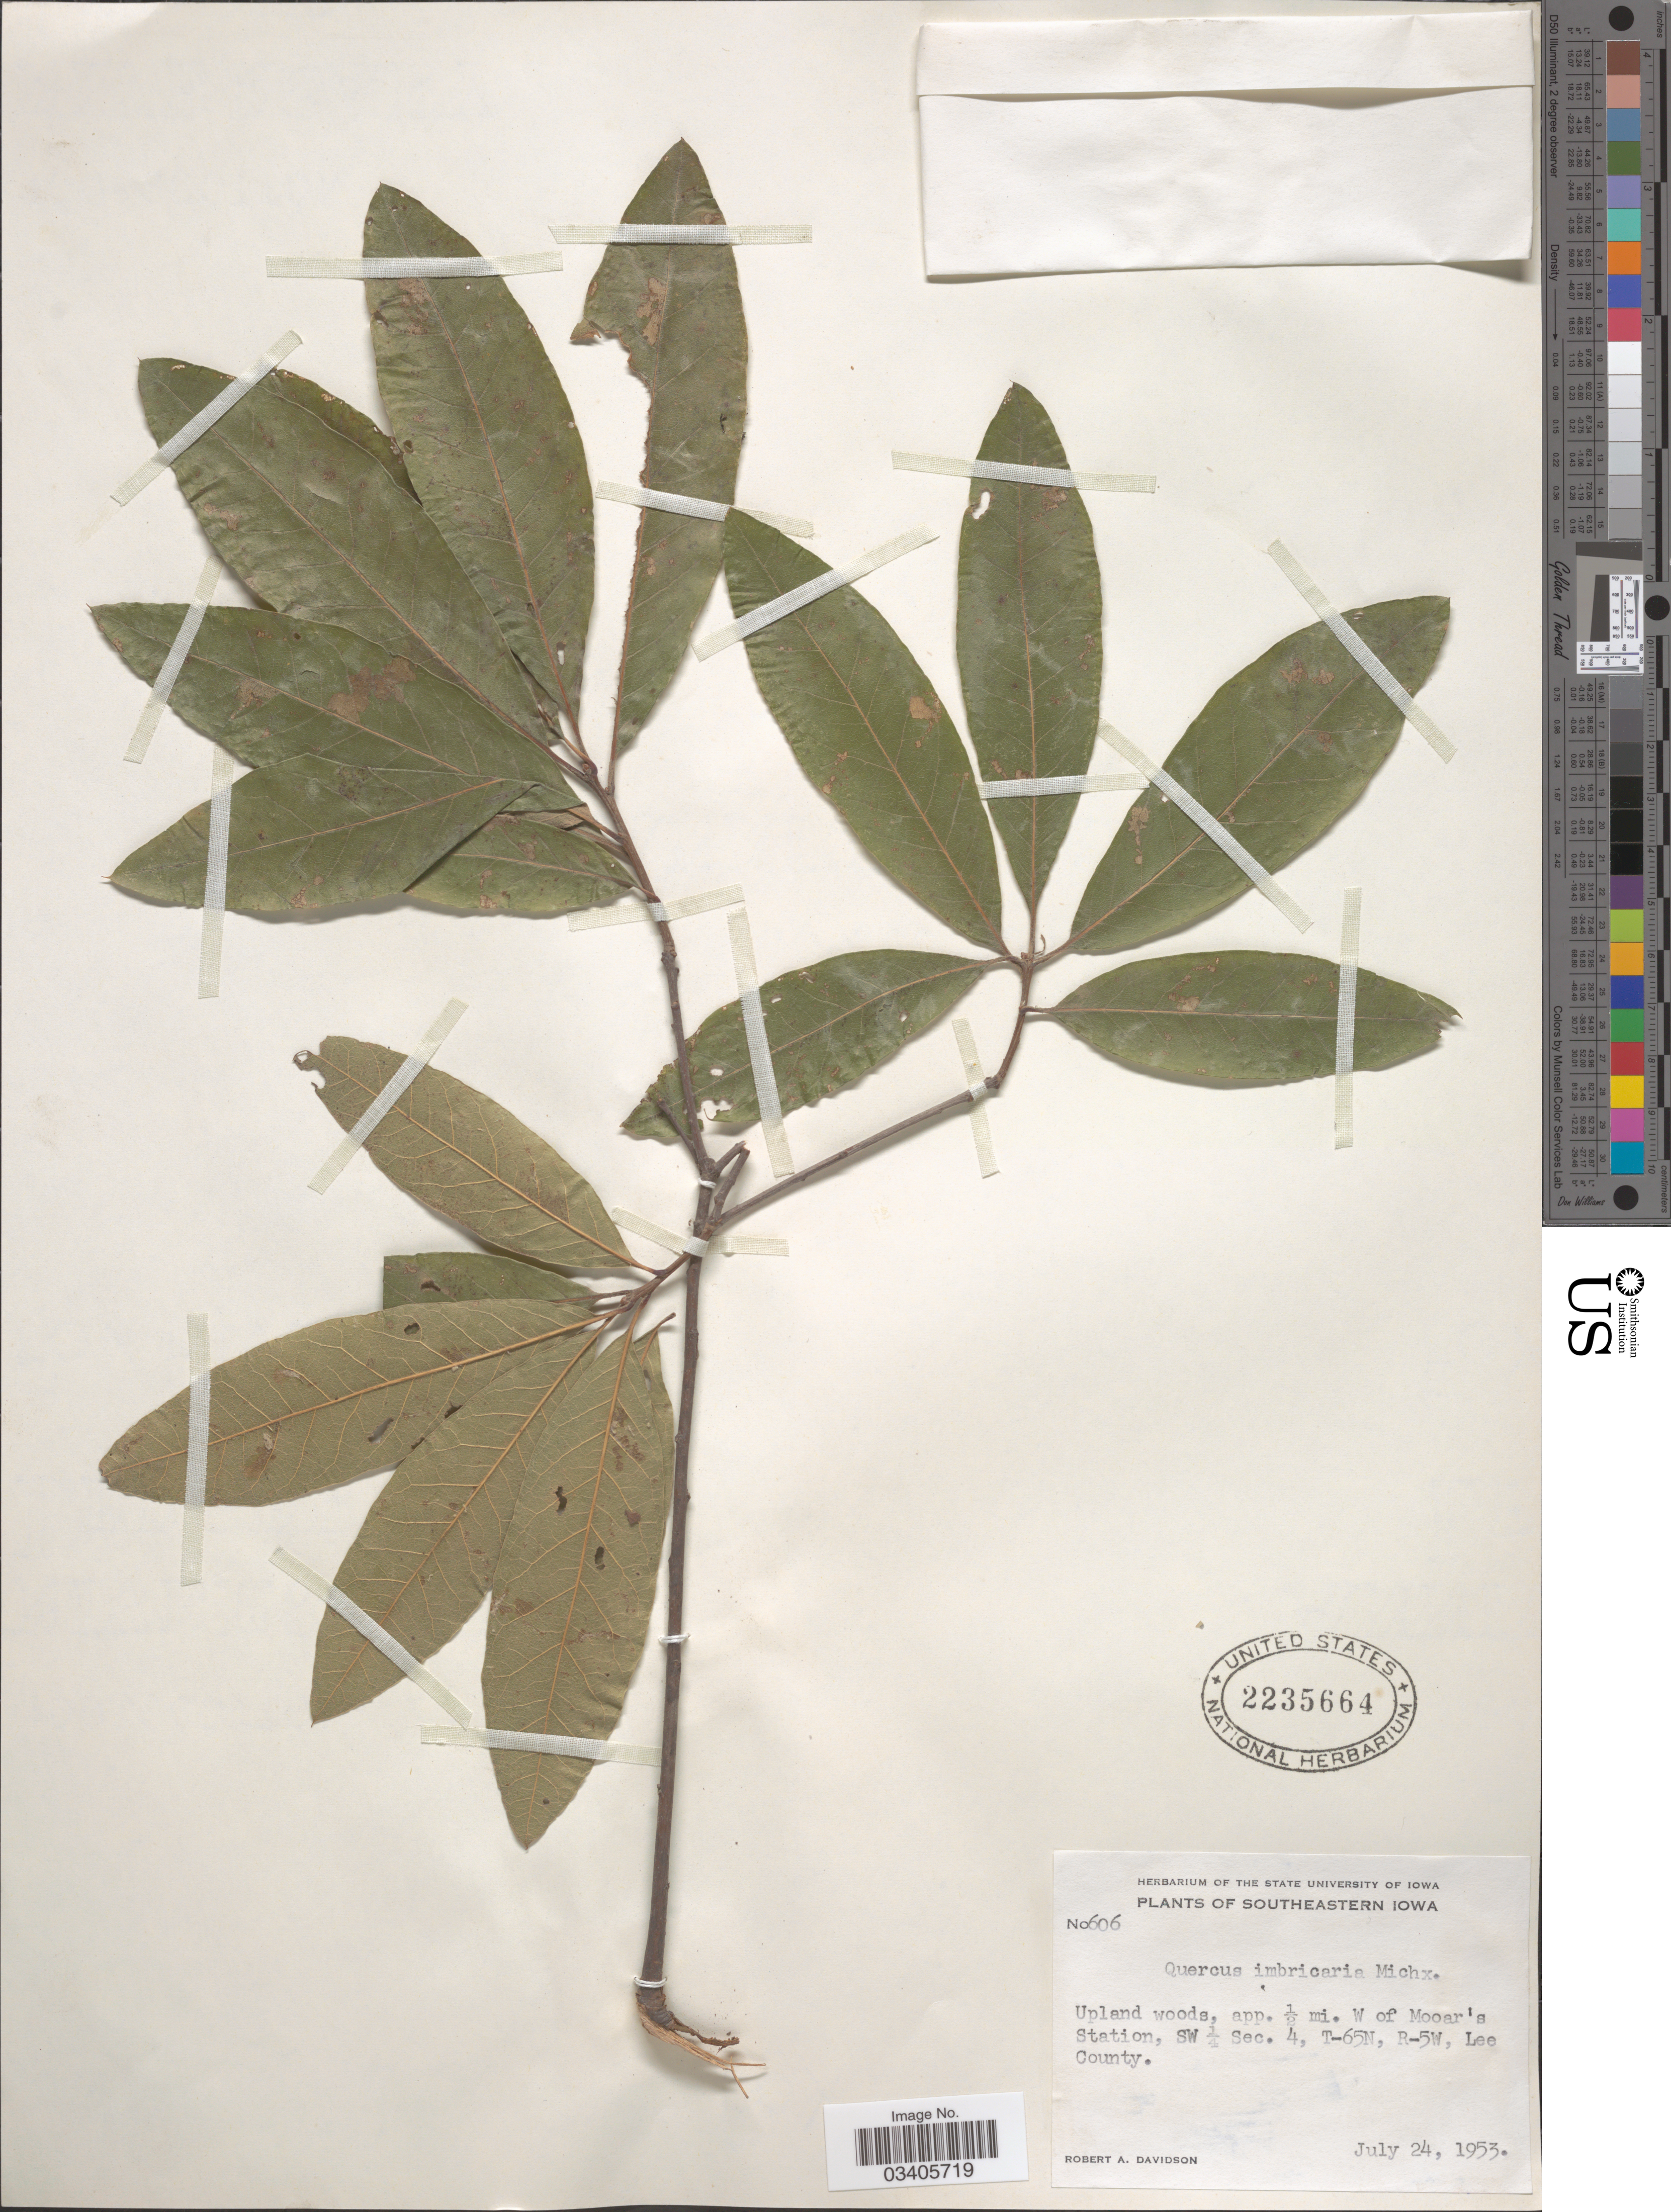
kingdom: Plantae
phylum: Tracheophyta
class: Magnoliopsida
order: Fagales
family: Fagaceae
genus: Quercus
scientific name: Quercus imbricaria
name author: Michx.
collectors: R. A. Davidson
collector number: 606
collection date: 1953-07-24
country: United States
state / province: Iowa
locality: Southeastern Iowa. Upland woods, app. ½ m. W of Moar's Station, SW ¼ Sec. 4, T-65N, R-5W, Lee County.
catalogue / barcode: US 2235664